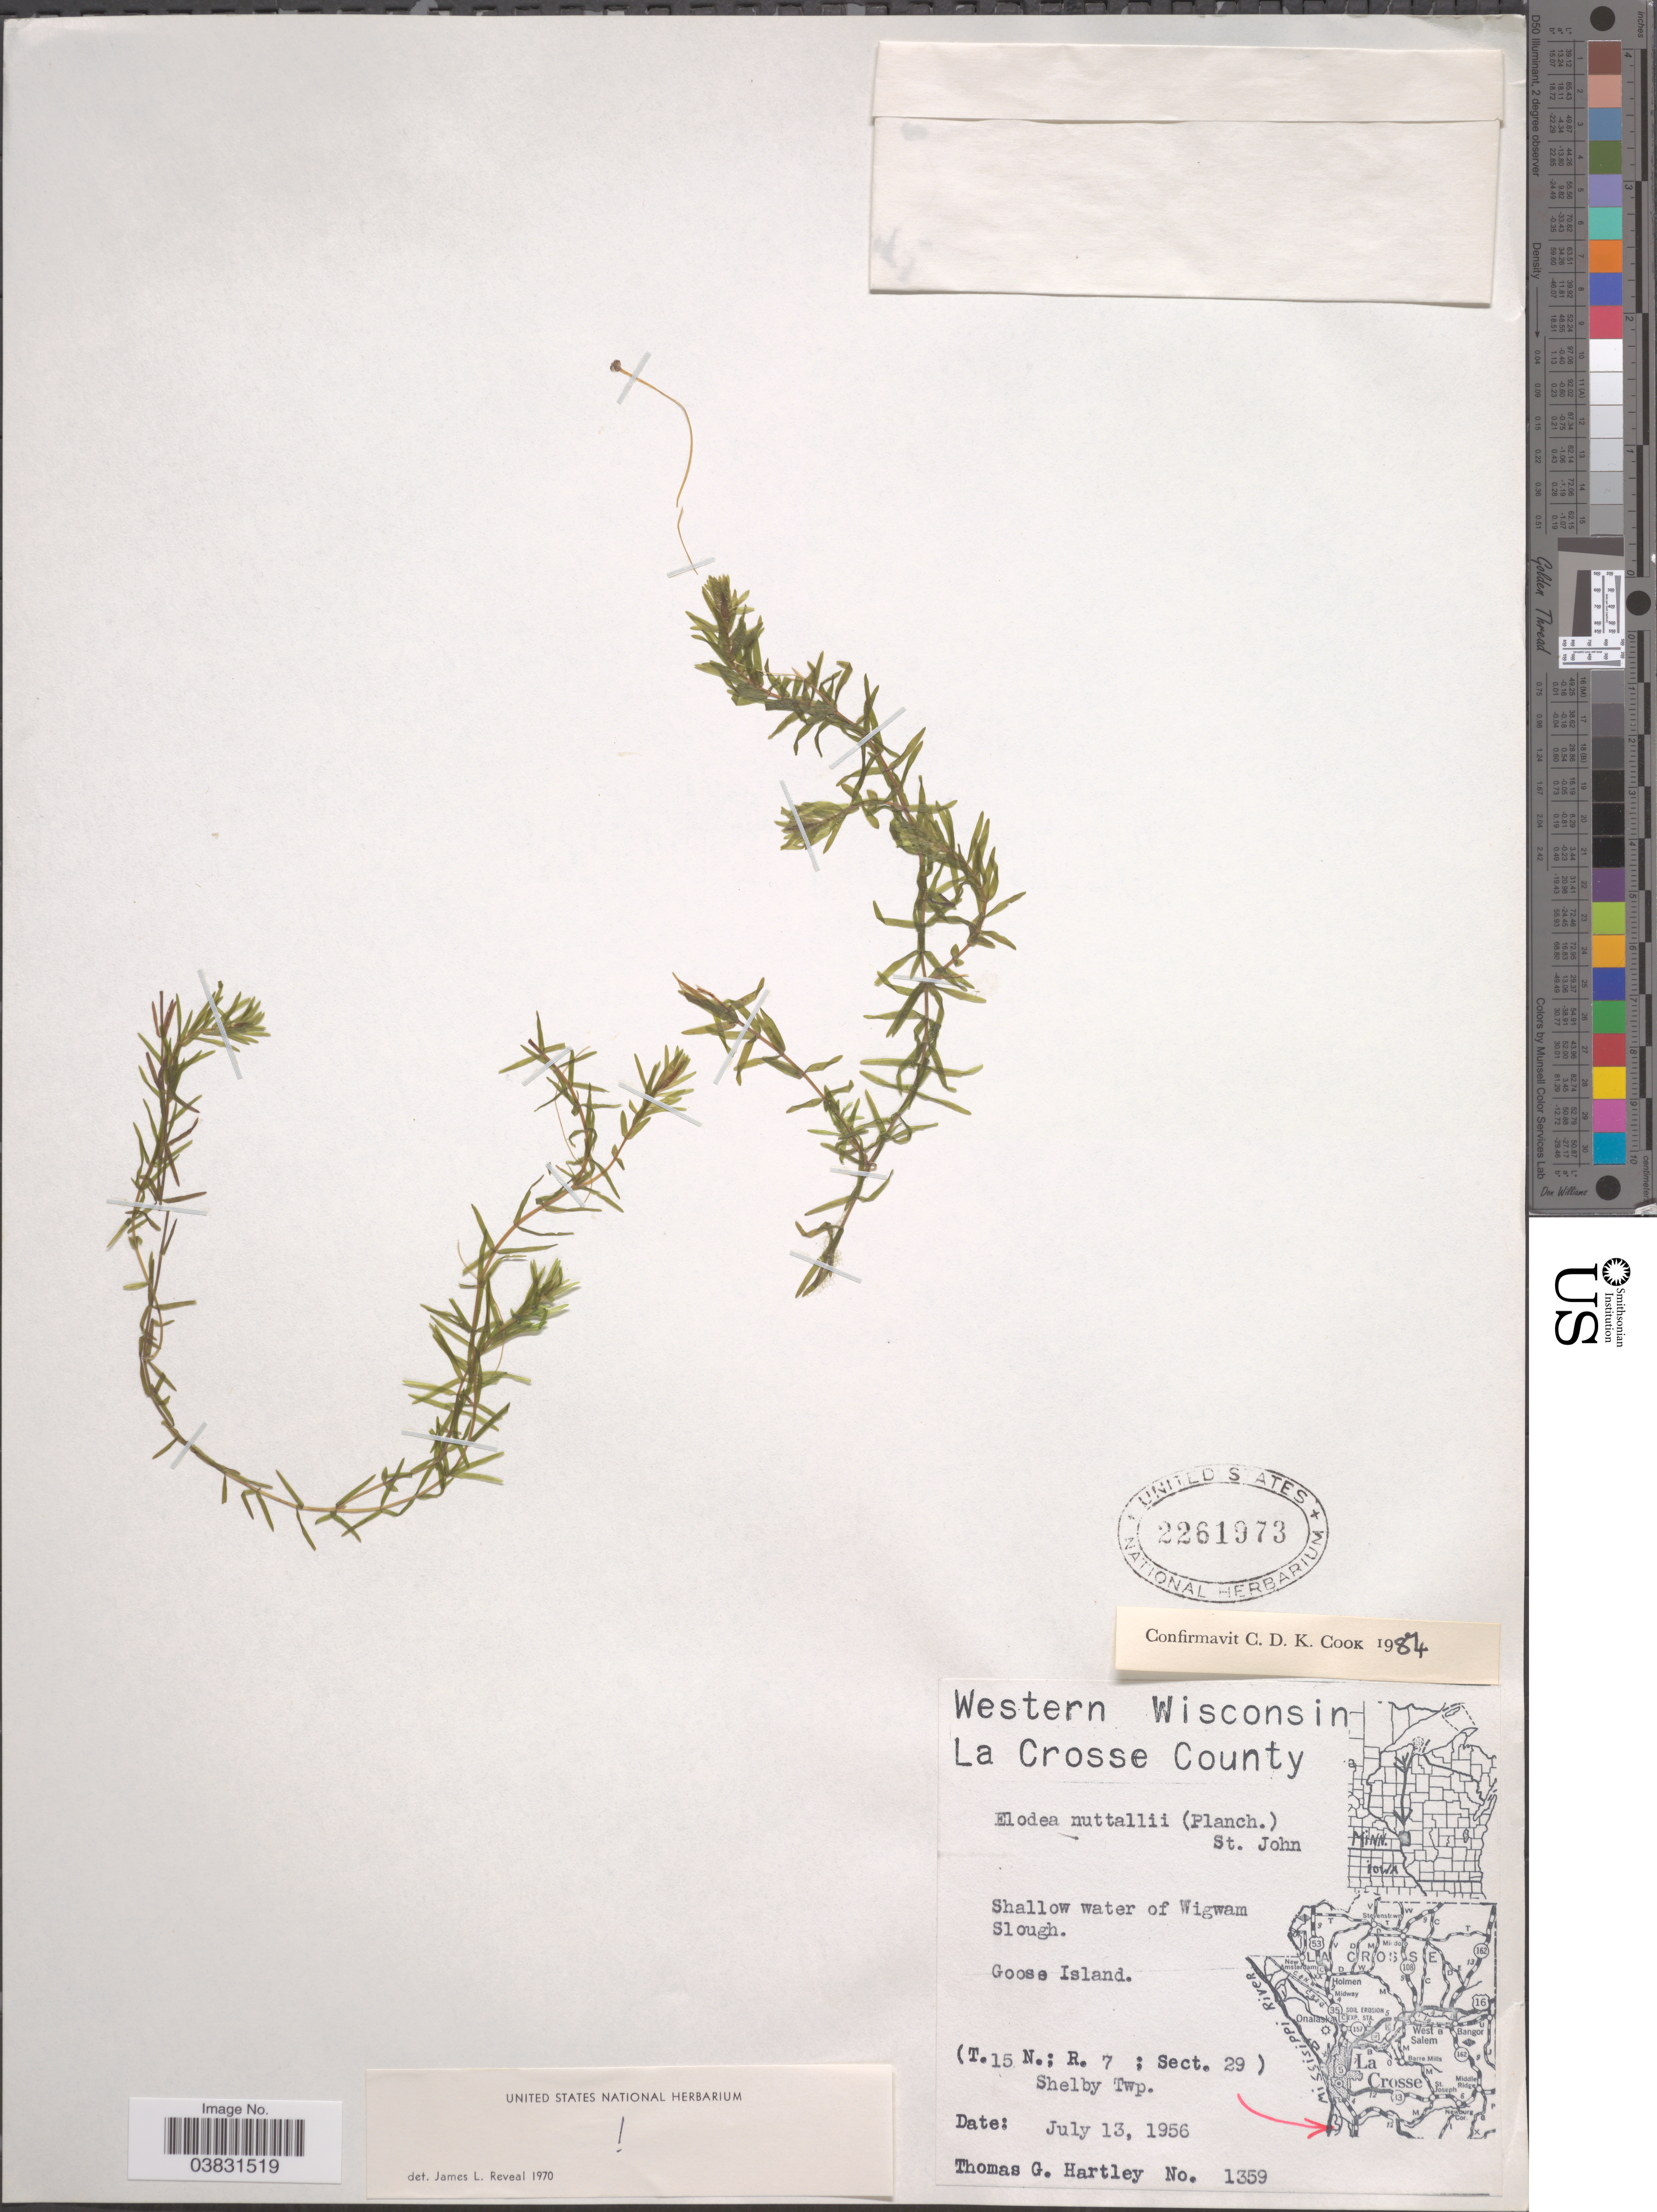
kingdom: Plantae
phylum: Tracheophyta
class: Liliopsida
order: Alismatales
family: Hydrocharitaceae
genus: Elodea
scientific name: Elodea nuttallii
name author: (Planch.) H. St. John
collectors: T. G. Hartley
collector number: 1359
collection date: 1956-07-13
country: United States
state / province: Wisconsin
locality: Western Wisconsin. La Crosse County. Shallow water of Wigwam Slough. Goose Island. (T.15N.; R:7; Sect.29) Shelby Twp.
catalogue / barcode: US 2261973